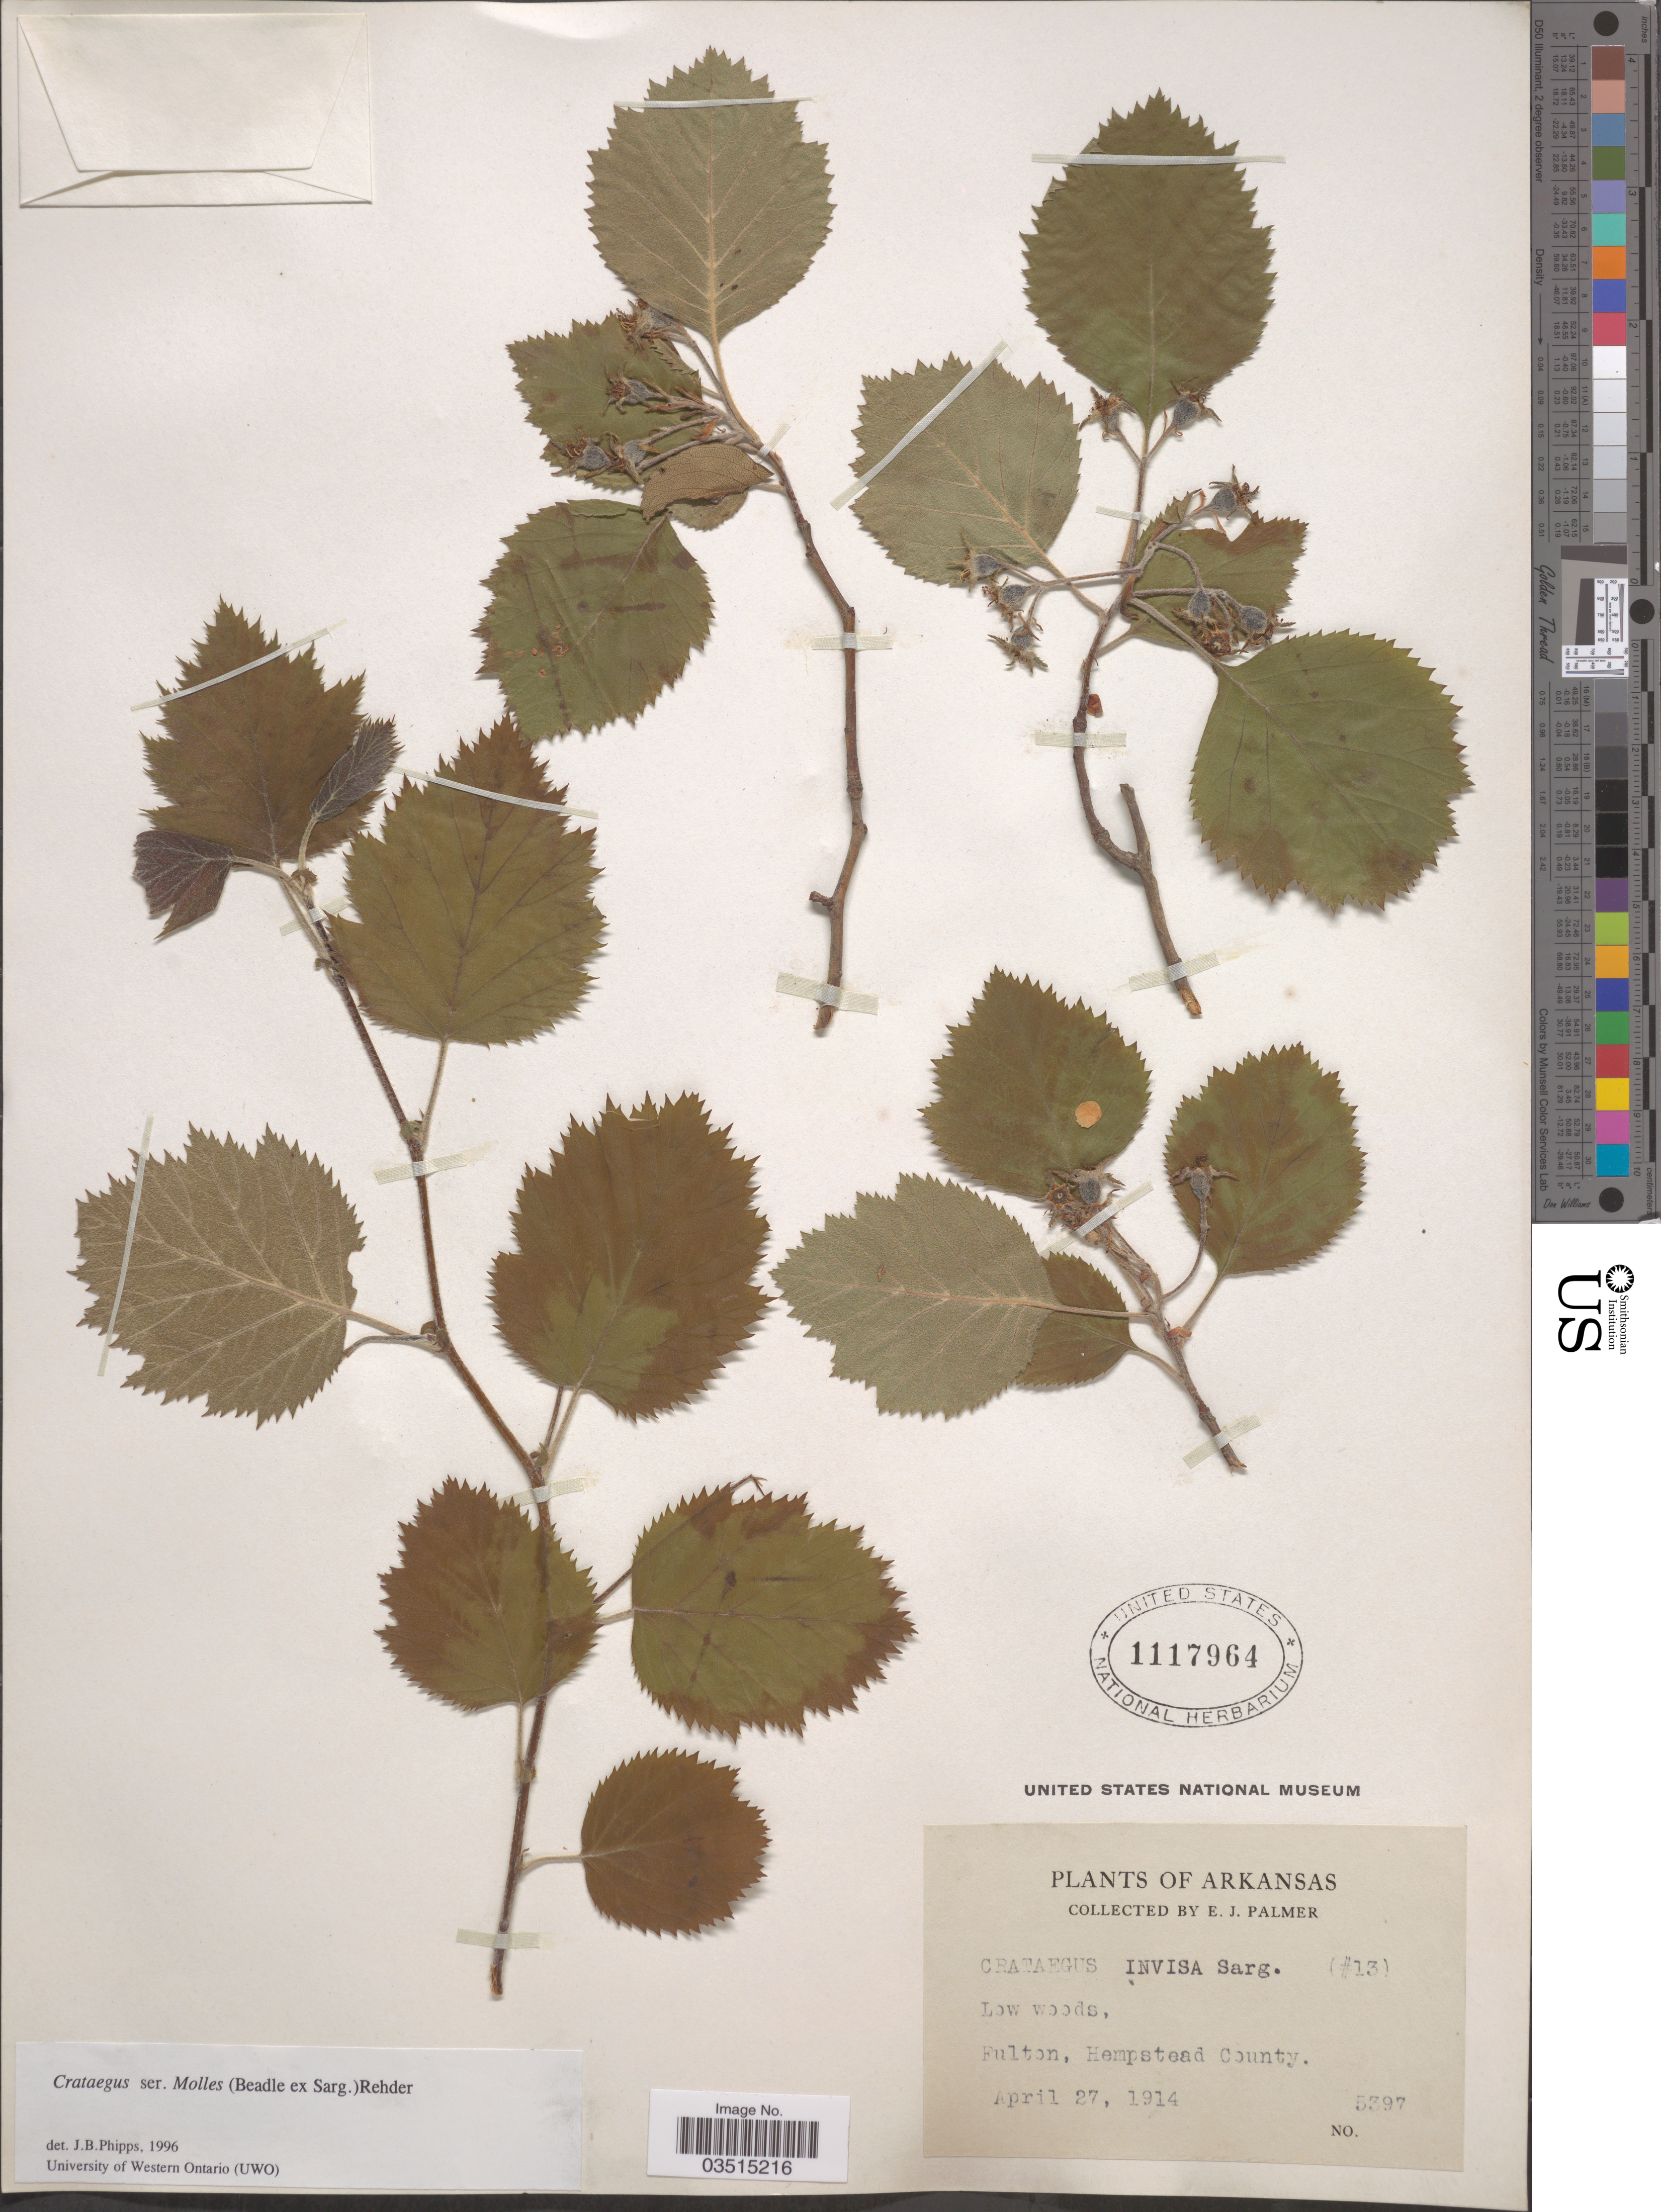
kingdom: Plantae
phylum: Tracheophyta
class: Magnoliopsida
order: Rosales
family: Rosaceae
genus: Crataegus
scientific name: Crataegus invisa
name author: Sarg.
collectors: E. J. Palmer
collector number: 5397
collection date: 1914-04-27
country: United States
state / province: Arkansas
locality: Fulton, Hempstead County.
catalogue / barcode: US 1117964